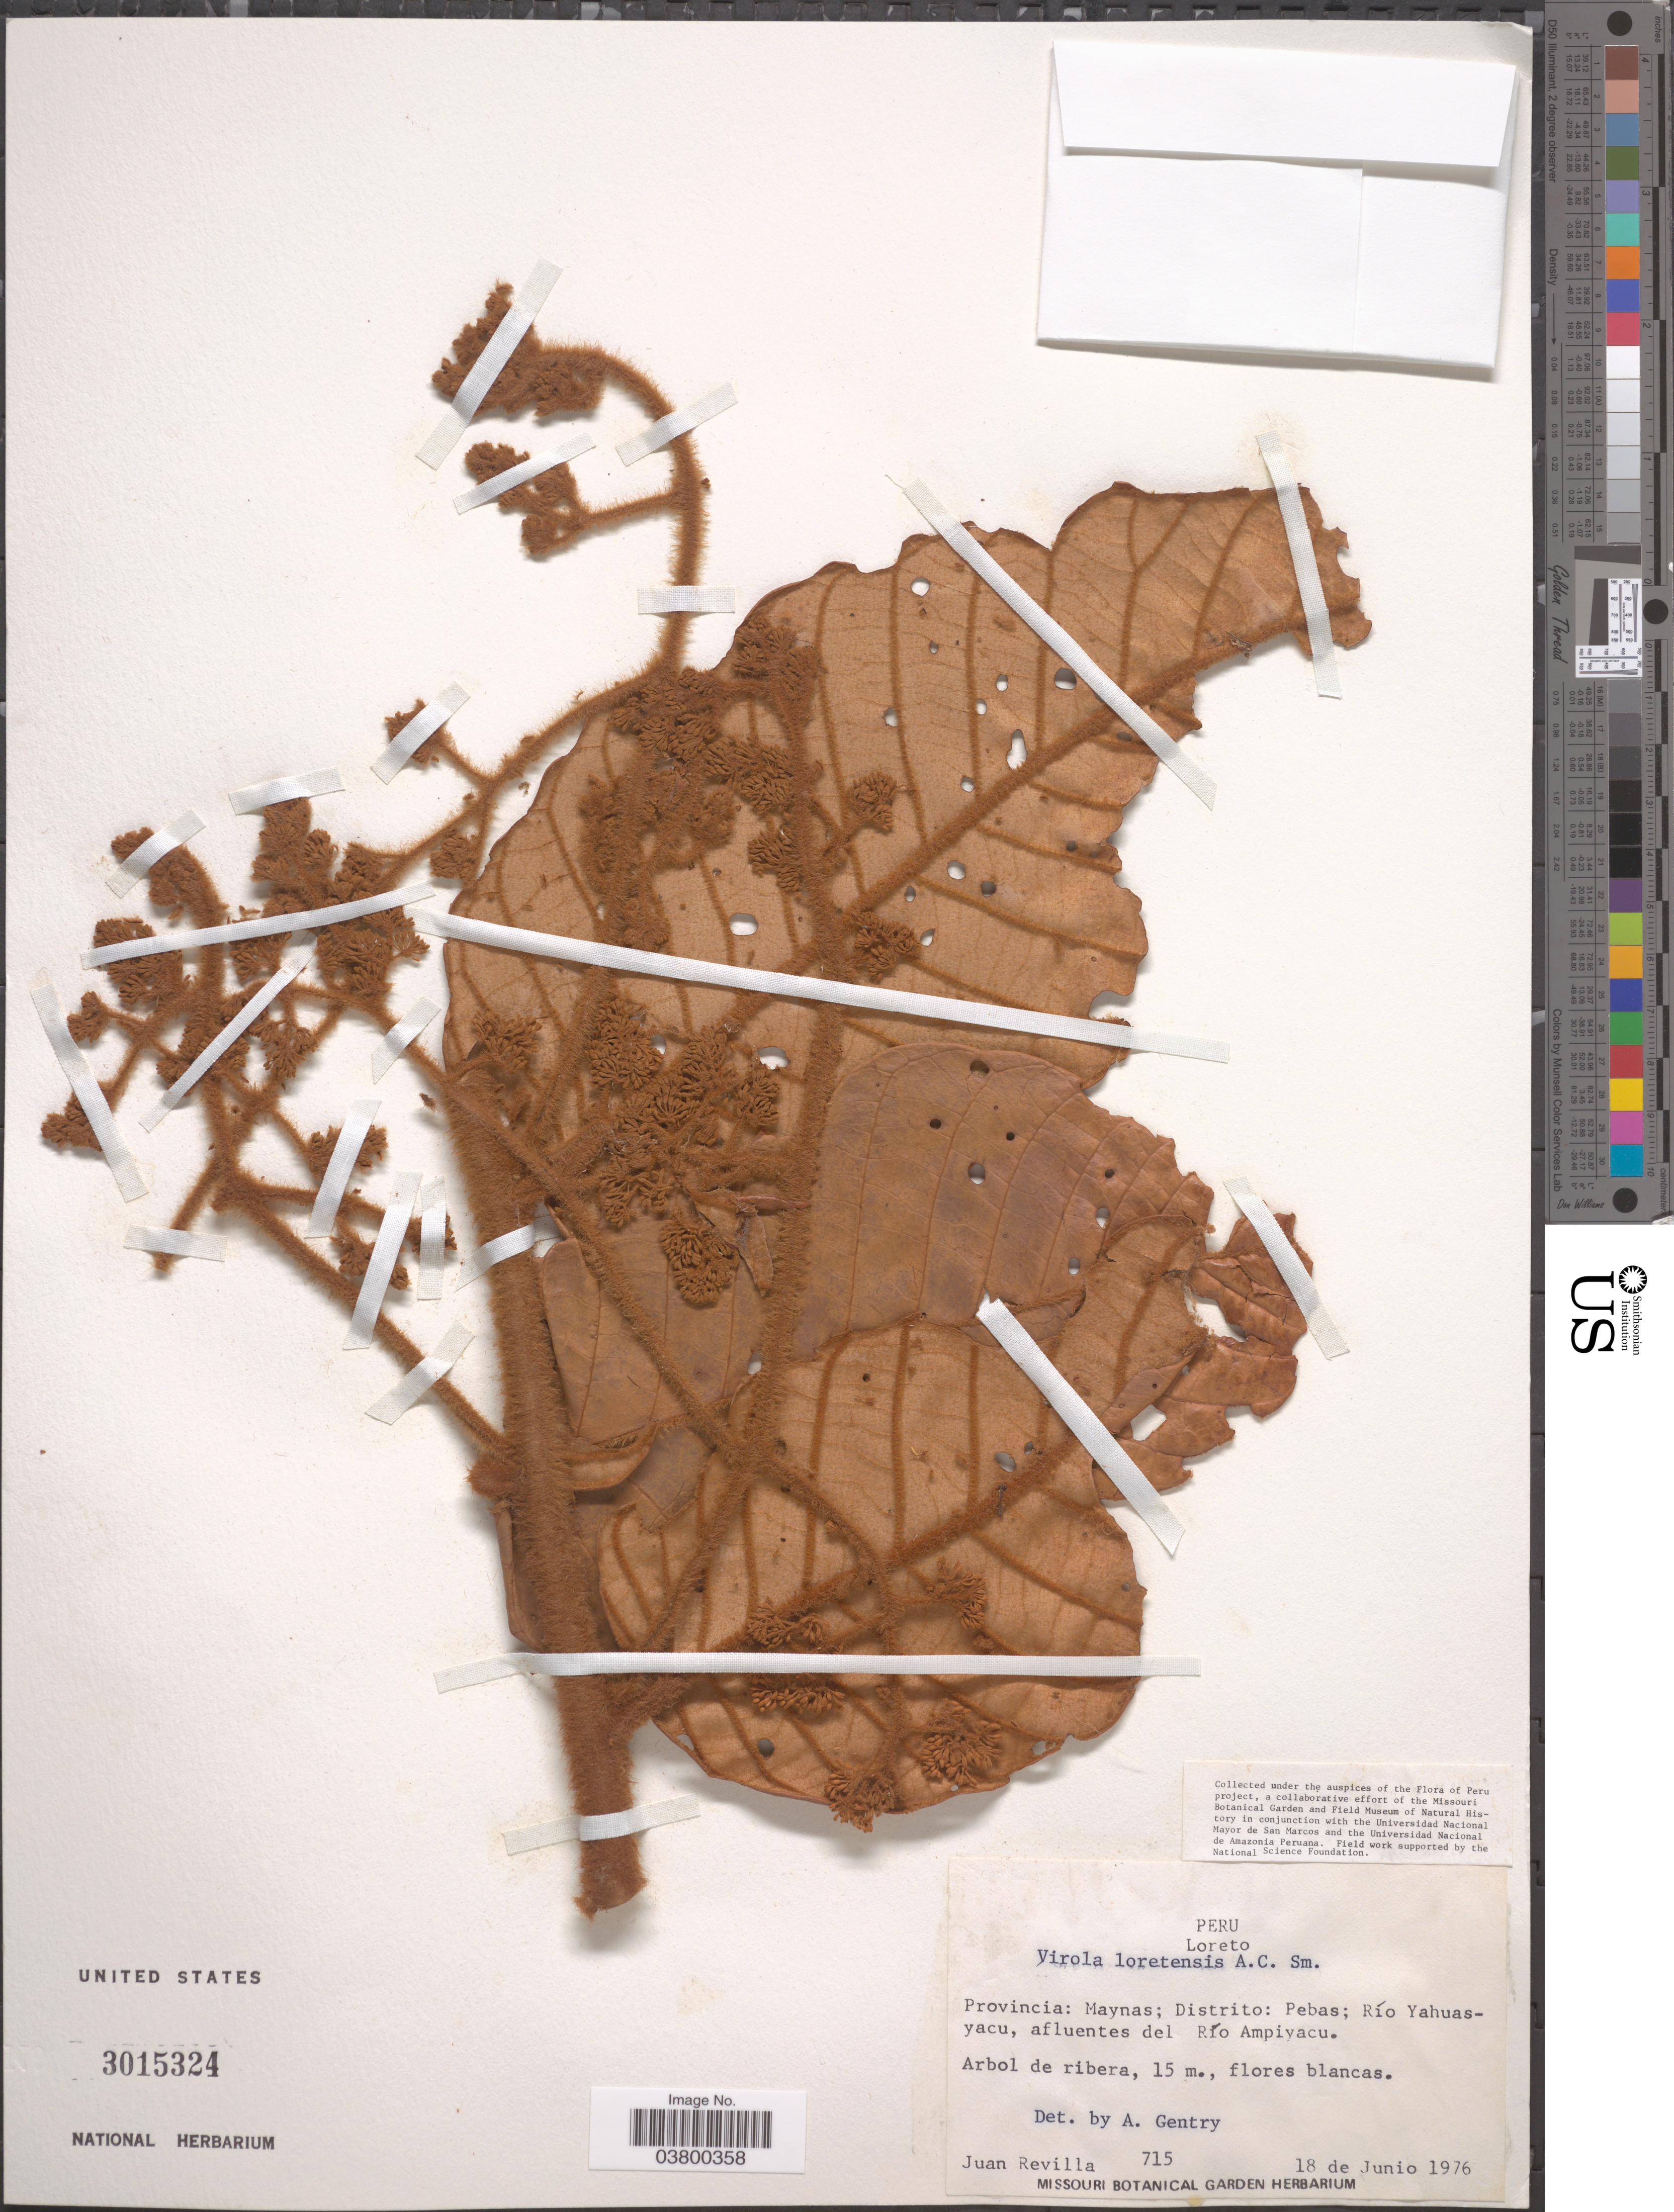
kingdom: Plantae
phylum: Tracheophyta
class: Magnoliopsida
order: Magnoliales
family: Myristicaceae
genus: Virola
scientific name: Virola loretensis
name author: A.C. Sm.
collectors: J. Revilla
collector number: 715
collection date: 1976-06-18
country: Peru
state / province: Loreto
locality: Provincia: Maynas; Distrito: Pebas; Río Yahuasyacu, afluentes del Río Ampiyacu.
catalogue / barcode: US 3015324